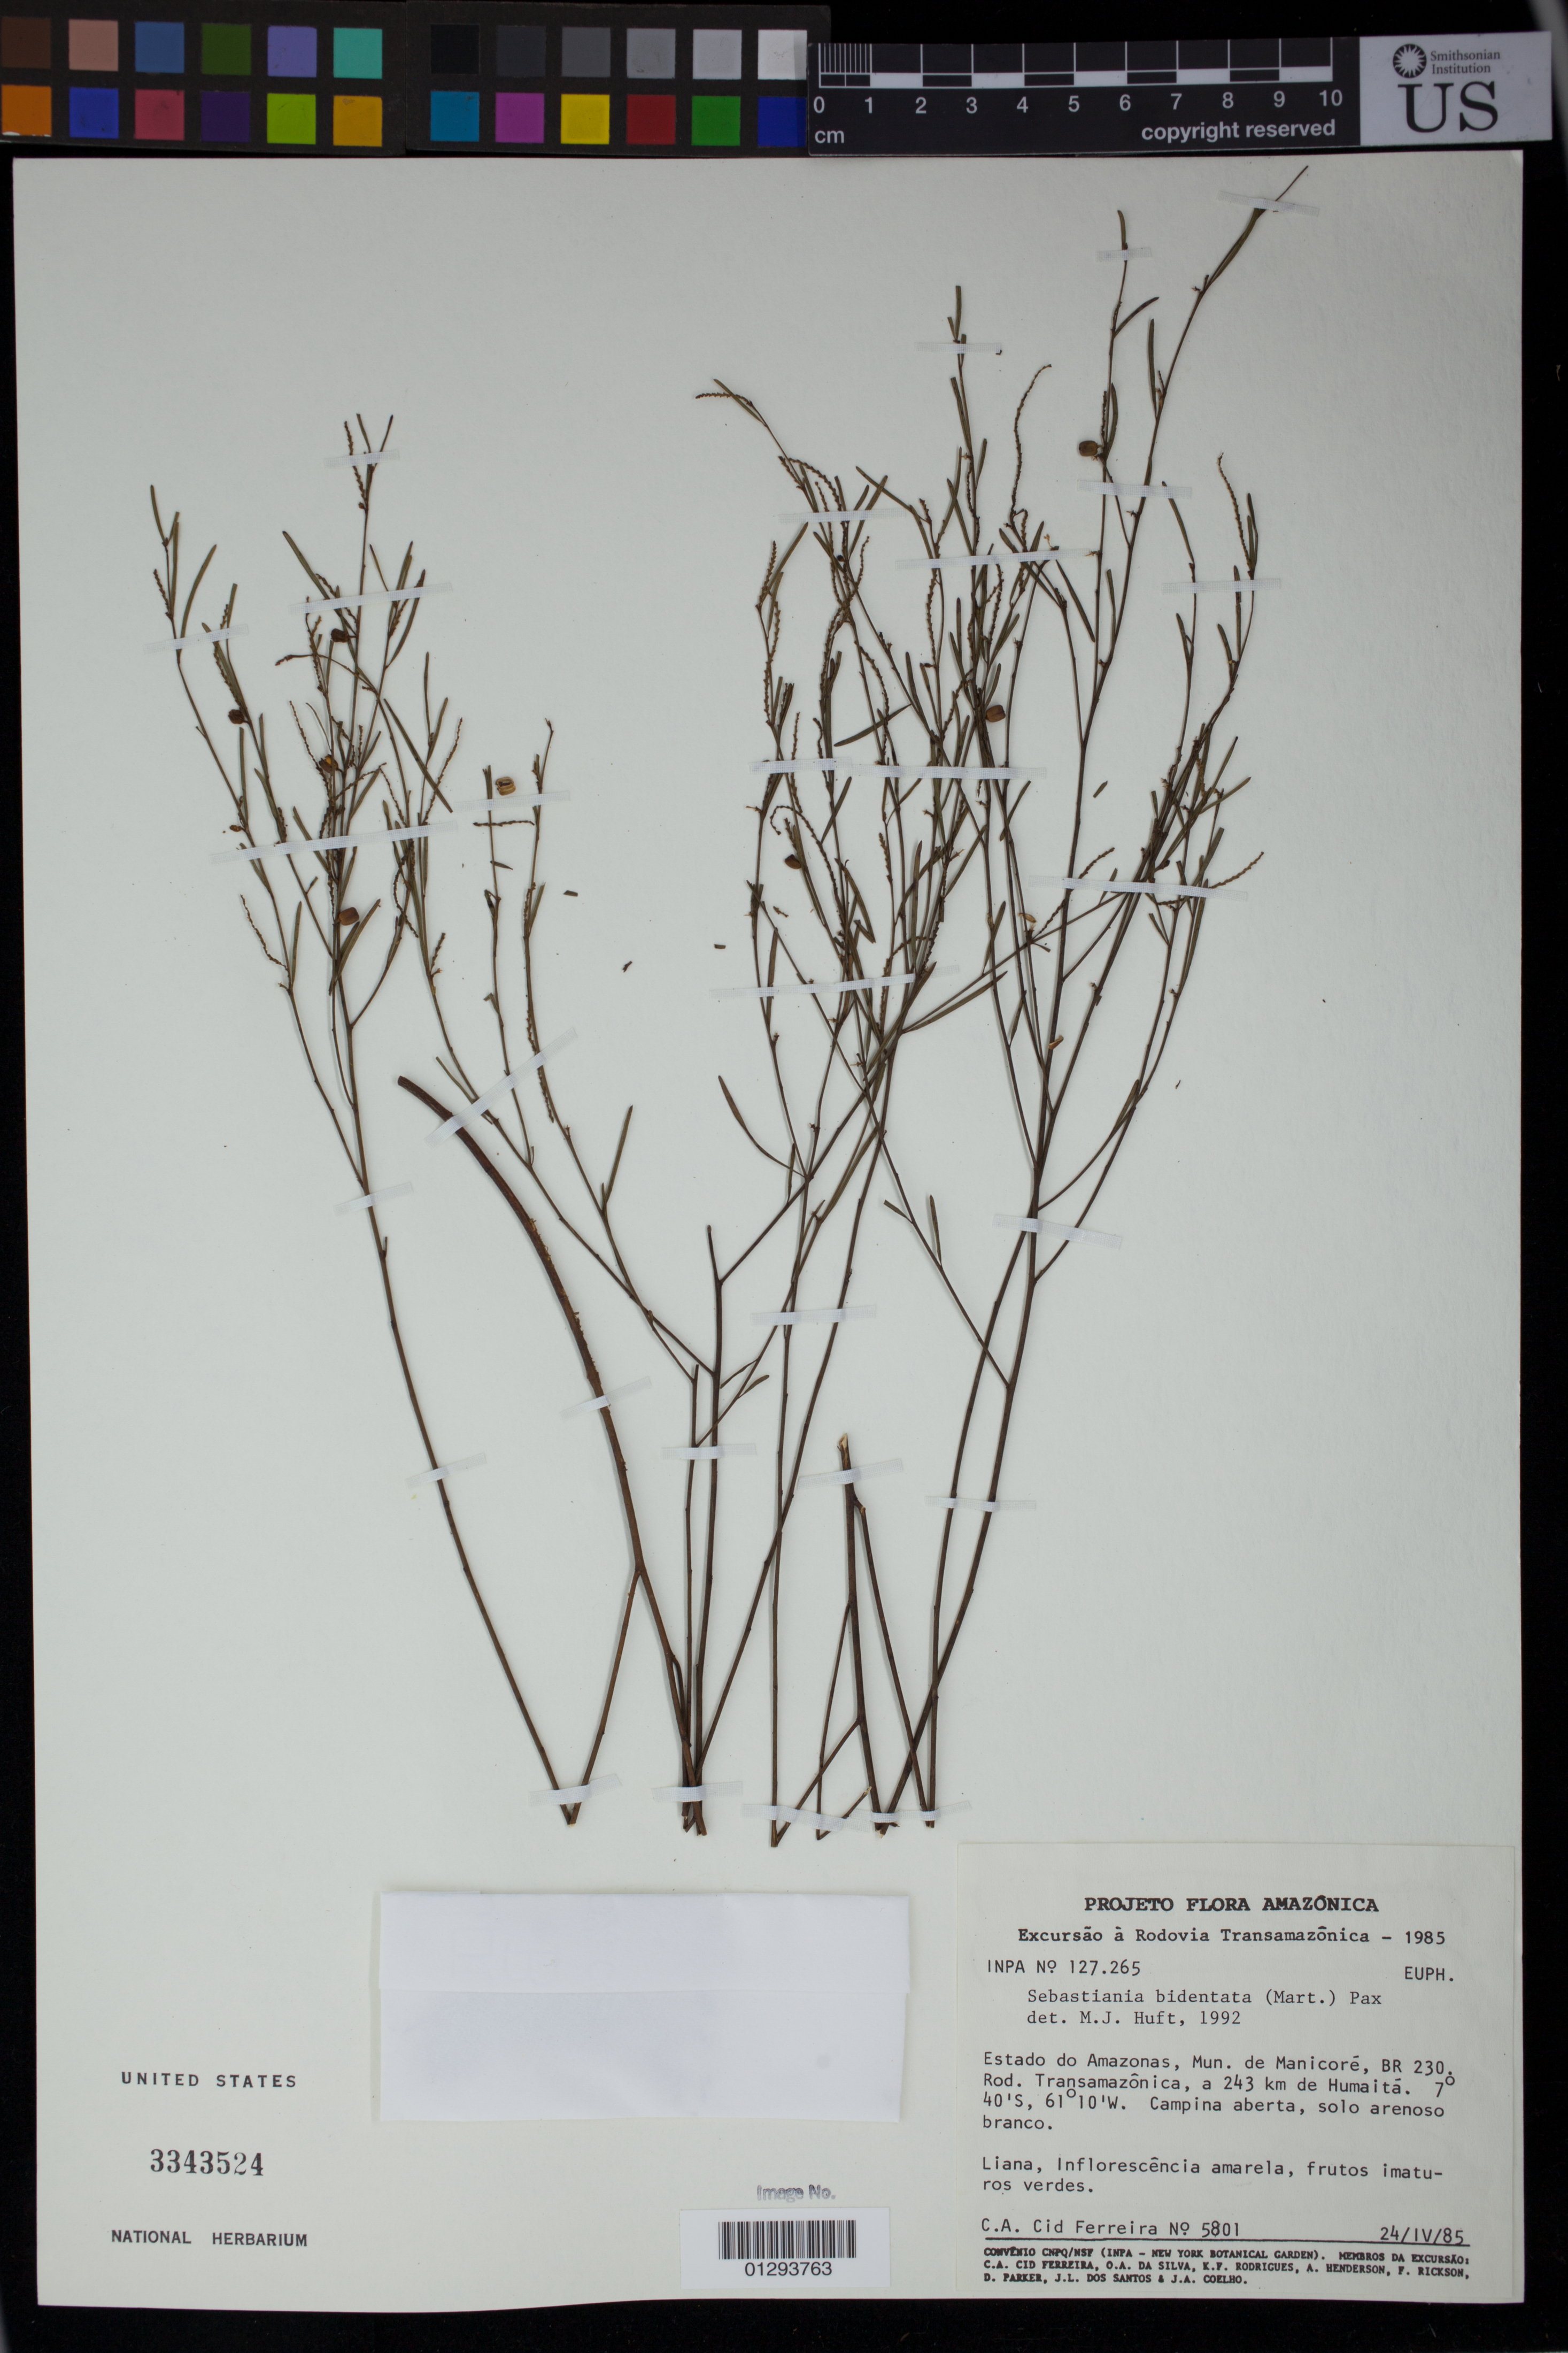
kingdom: Plantae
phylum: Tracheophyta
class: Magnoliopsida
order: Malpighiales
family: Euphorbiaceae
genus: Sebastiania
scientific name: Sebastiania bidentata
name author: (Mart. & Zucc.) Pax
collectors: C. A. Cid Ferreira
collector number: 5801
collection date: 1985-04-24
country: Brazil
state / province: Amazonas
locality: Mun. de Manicore, BR 230.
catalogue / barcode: US 3343524